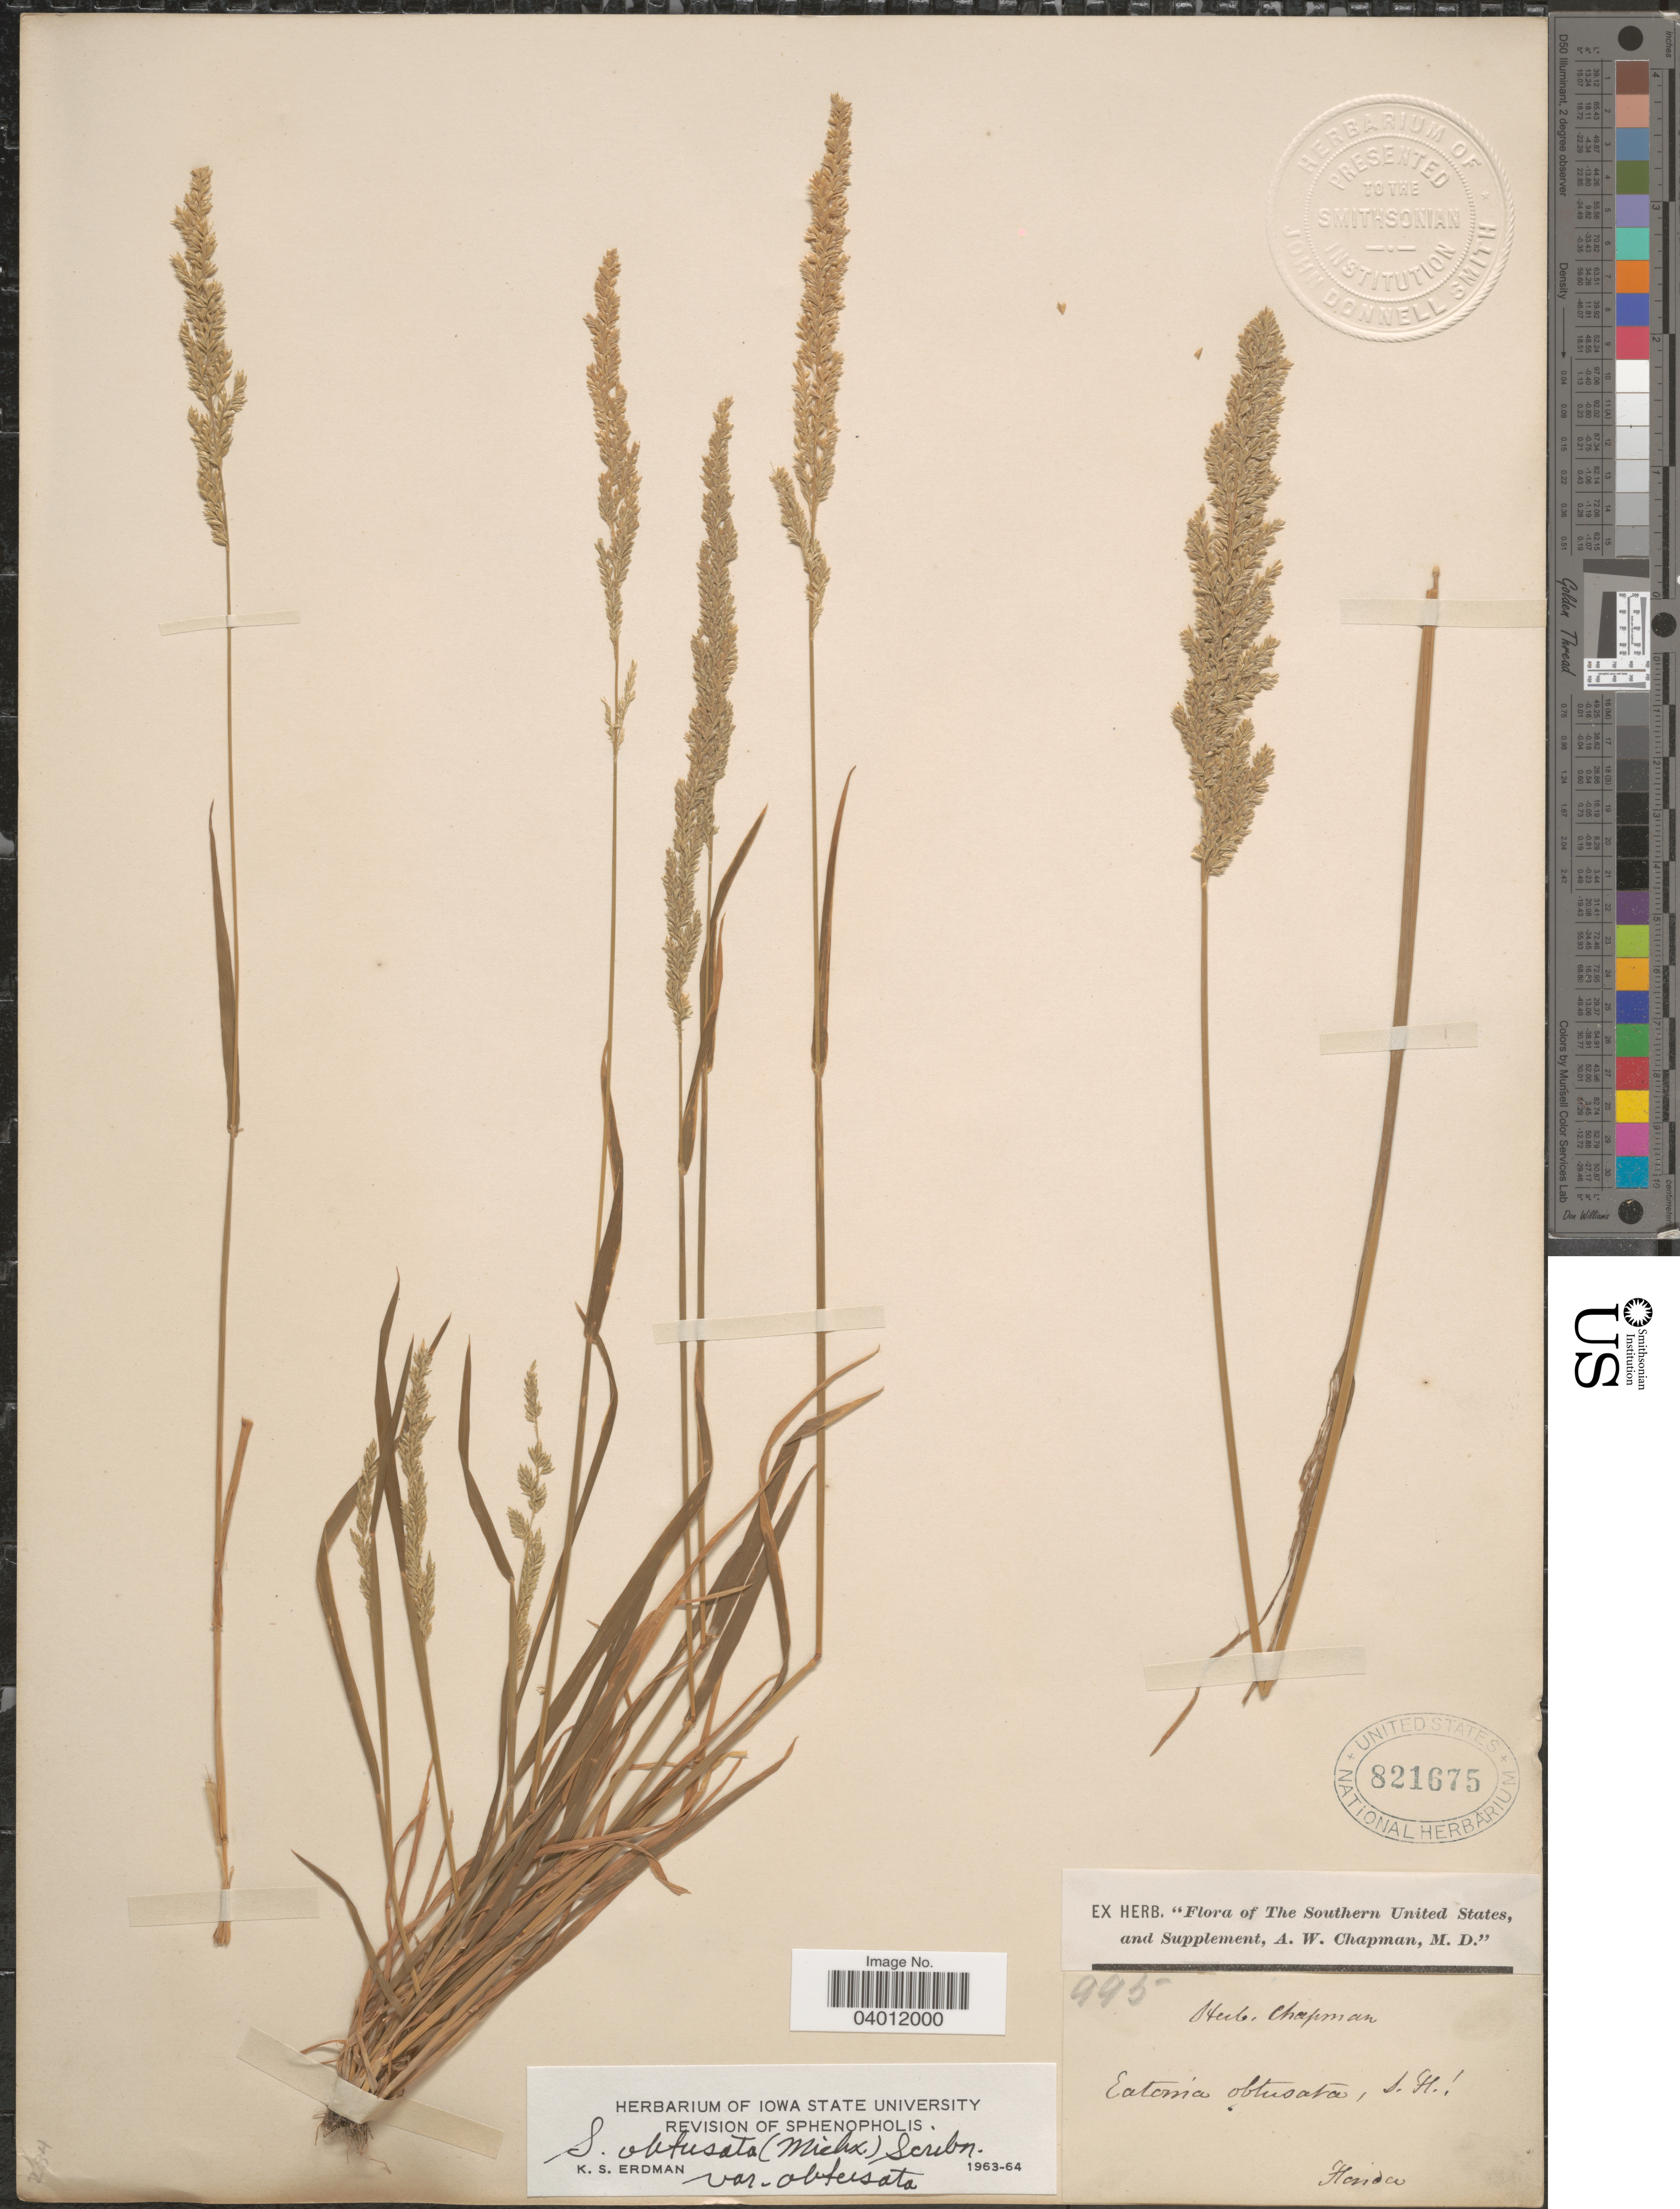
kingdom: Plantae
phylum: Tracheophyta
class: Liliopsida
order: Poales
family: Poaceae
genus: Sphenopholis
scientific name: Sphenopholis obtusata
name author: (Michx.) Scribn.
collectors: ex herb. A.W. Chapman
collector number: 995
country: United States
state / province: Florida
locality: The Southern United States.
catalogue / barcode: US 821675